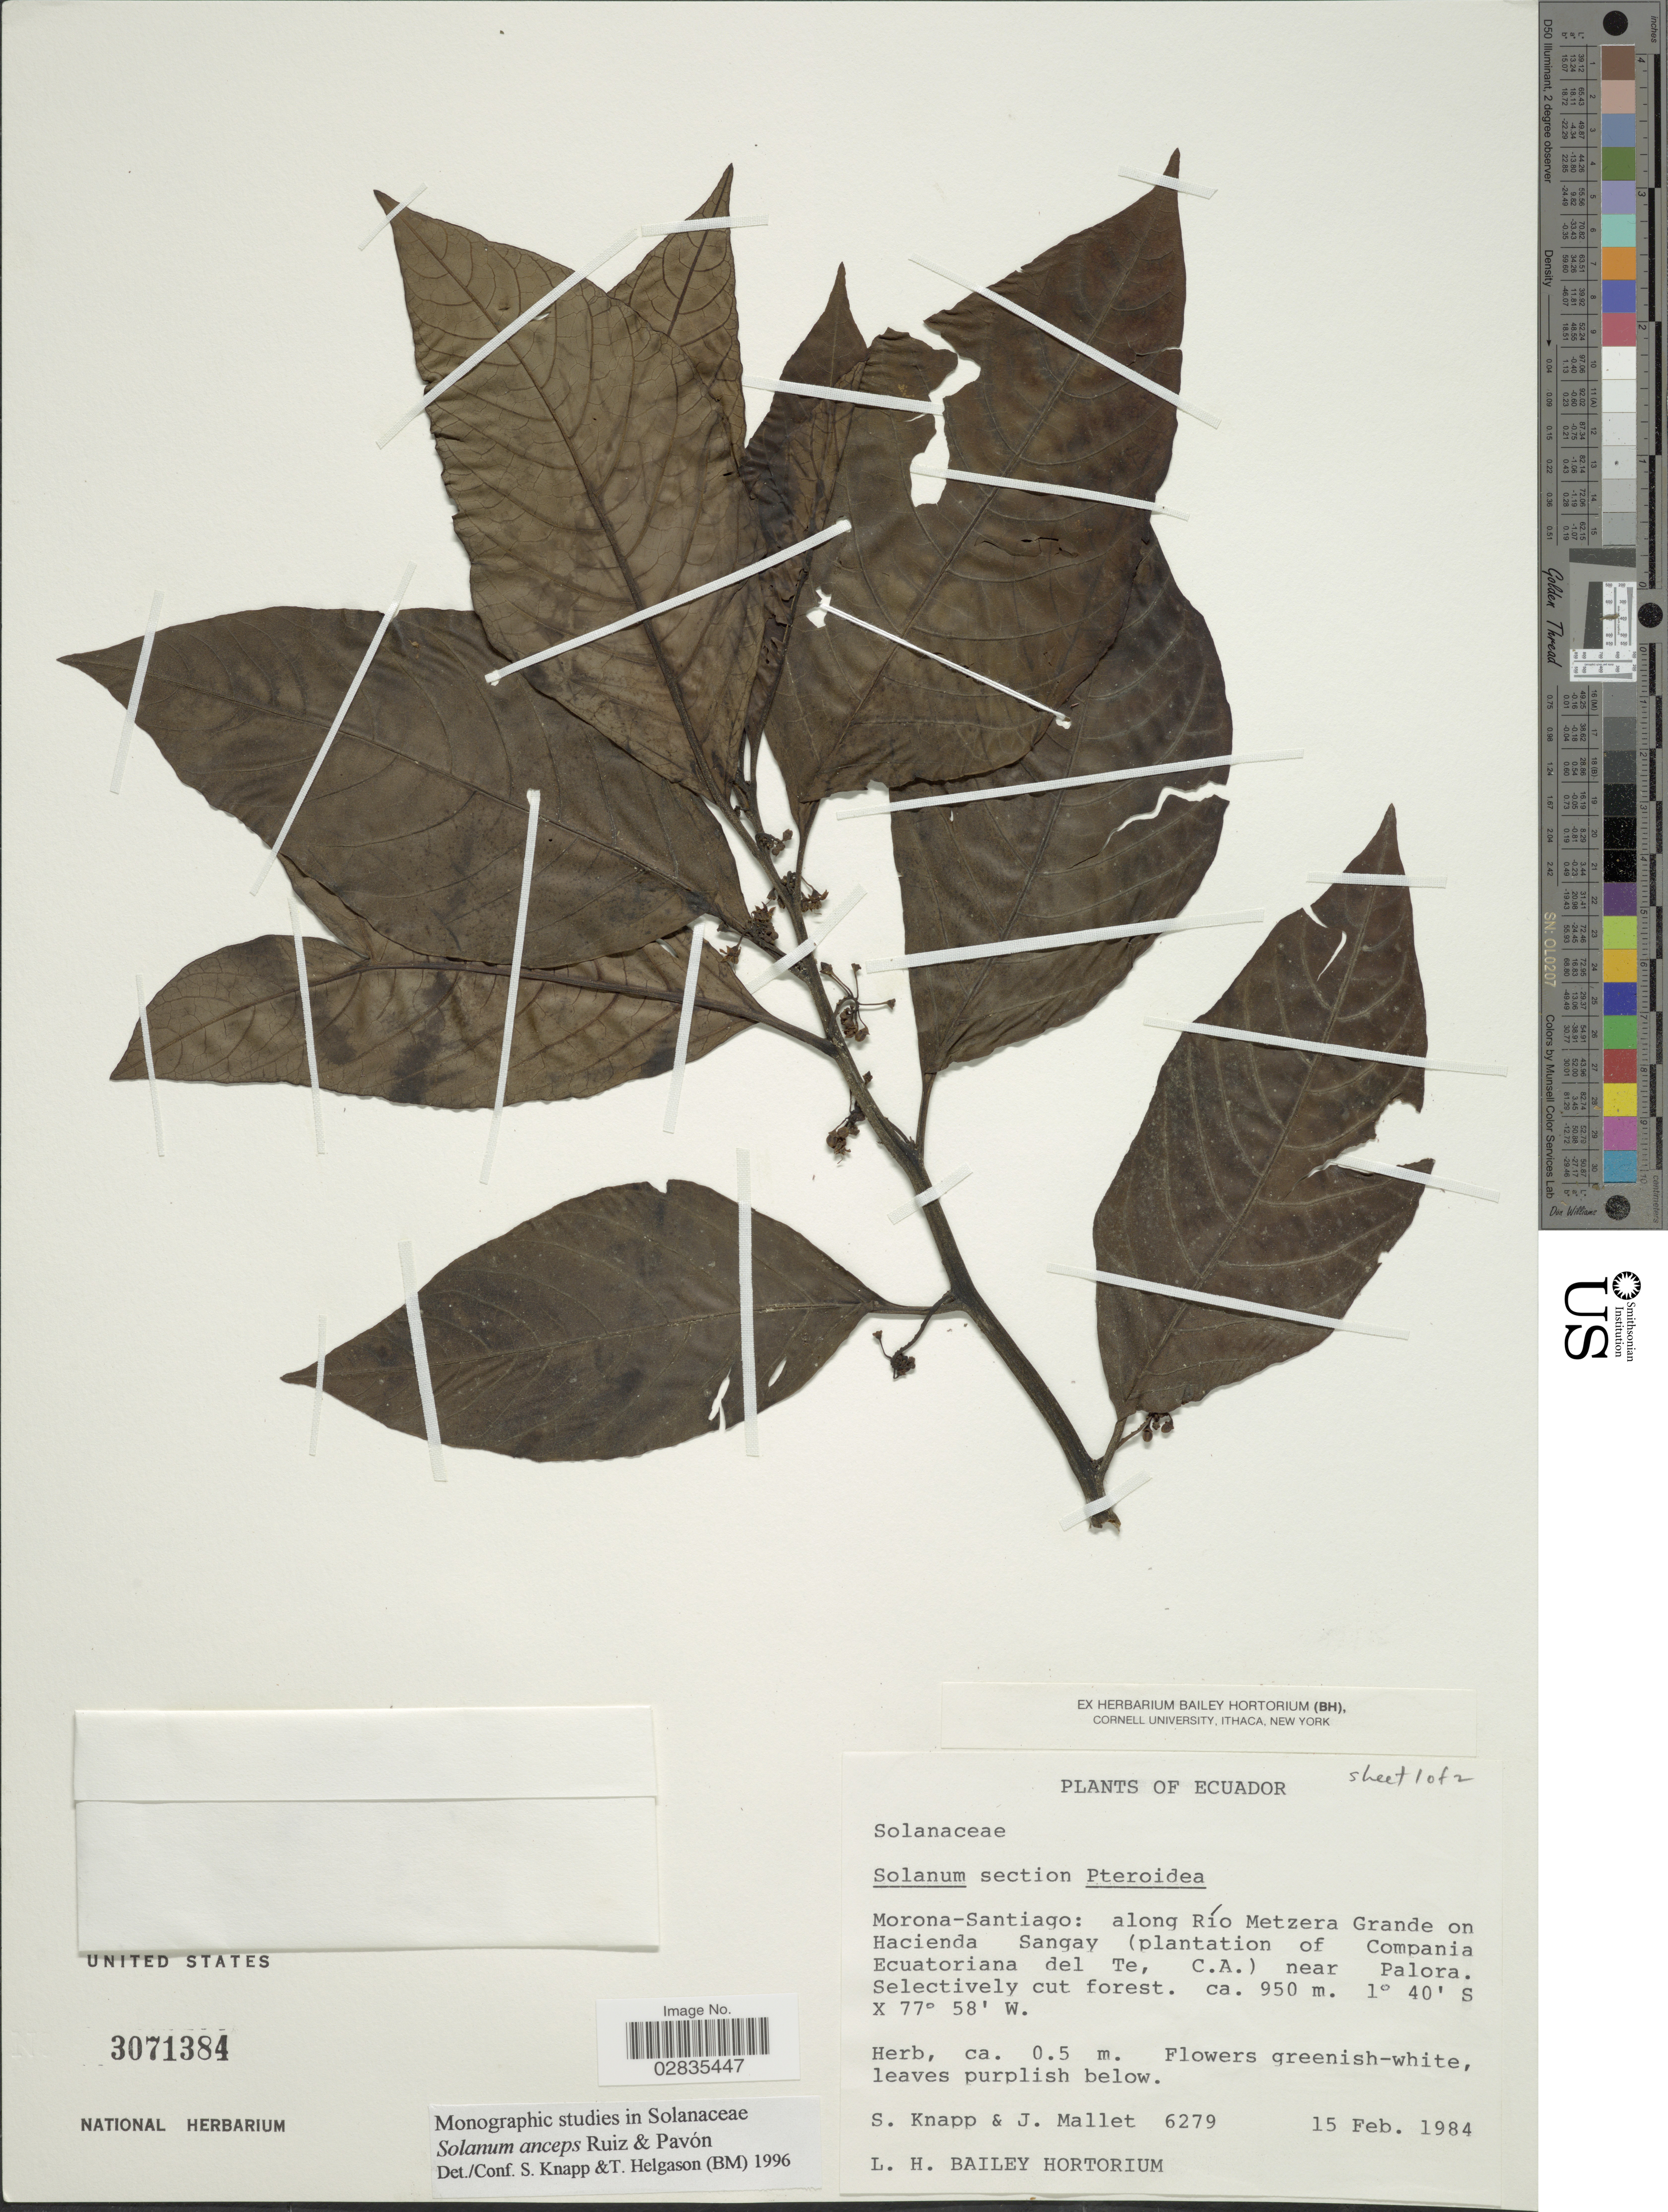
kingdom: Plantae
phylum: Tracheophyta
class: Magnoliopsida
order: Solanales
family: Solanaceae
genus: Solanum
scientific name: Solanum anceps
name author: Ruiz & Pav.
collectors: S. Knapp & J. Mallet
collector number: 6279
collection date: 1984-02-15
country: Ecuador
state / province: Morona-Santiago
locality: Along Río Metzera Grande on Hacienda Sangay (plantation of Compania Ecuatoriana del Te, C.A.) near Palora.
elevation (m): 950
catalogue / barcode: US 3071384